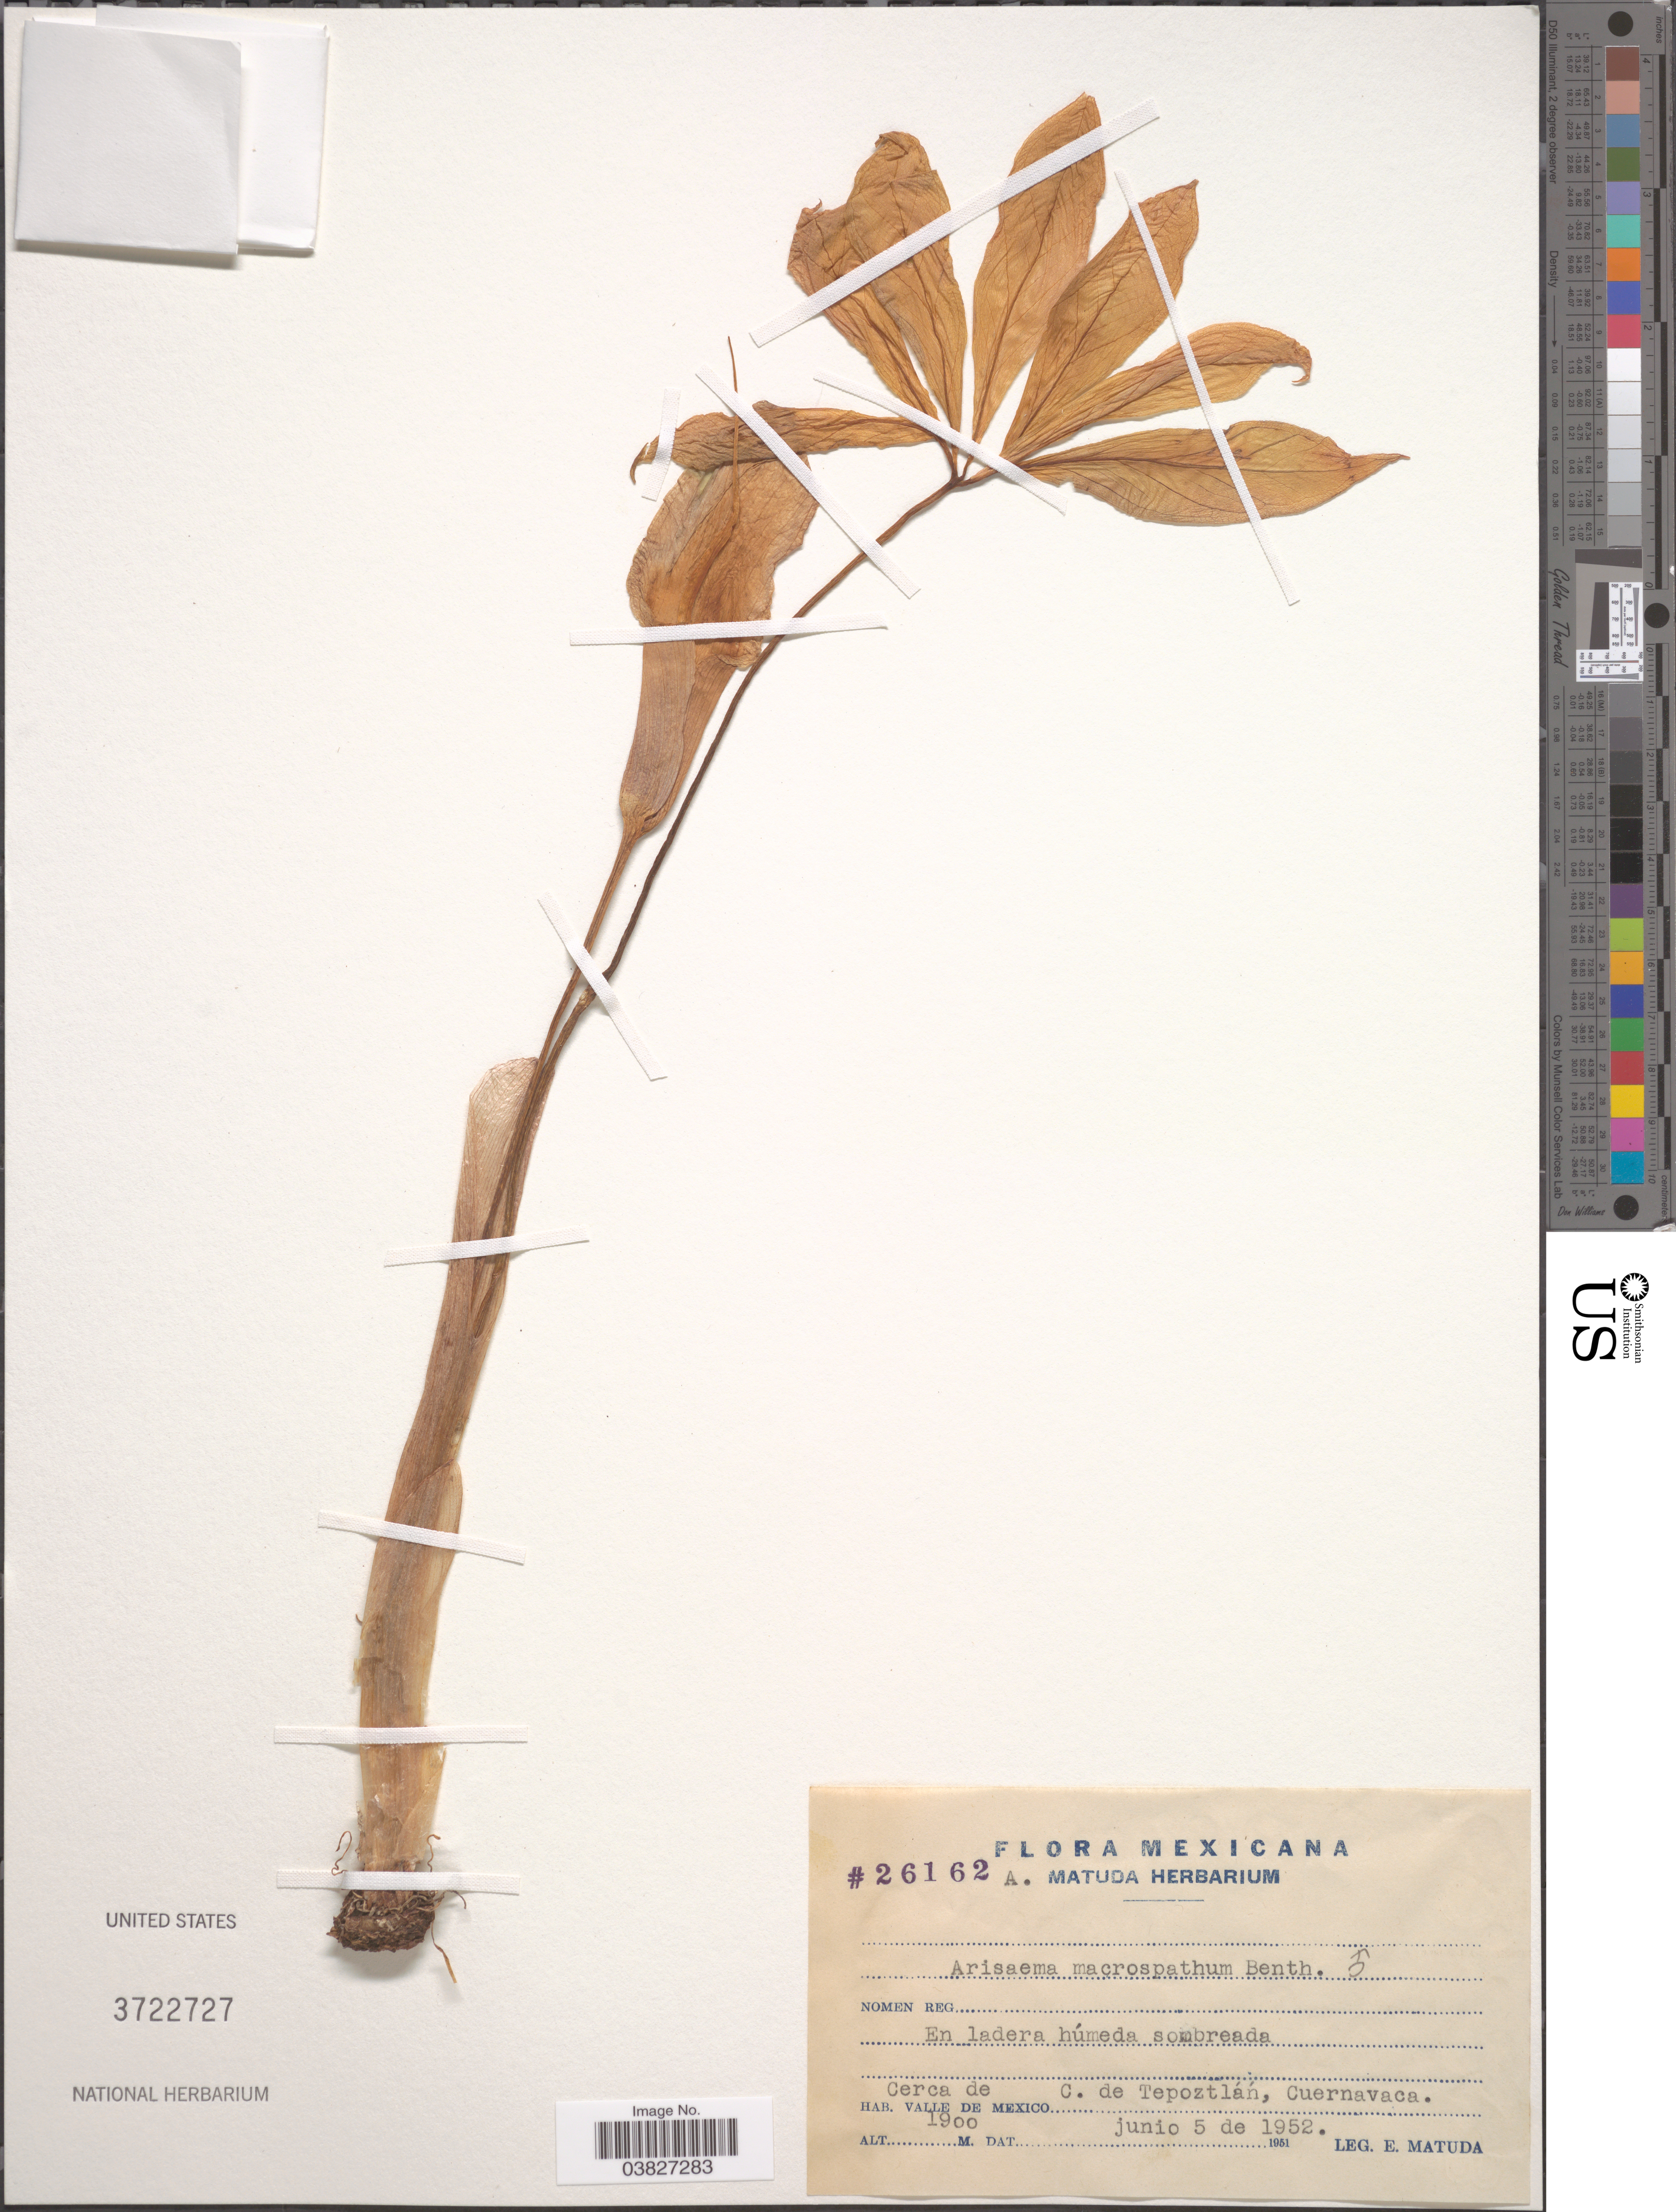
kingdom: Plantae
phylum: Tracheophyta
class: Liliopsida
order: Alismatales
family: Araceae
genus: Arisaema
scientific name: Arisaema macrospathum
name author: Benth.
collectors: E. Matuda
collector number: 26162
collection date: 1952-06-05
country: Mexico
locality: Valle de Mexico. Cerca de C. de Tepoztlán, Cuernavaca.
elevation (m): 1900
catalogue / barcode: US 3722727